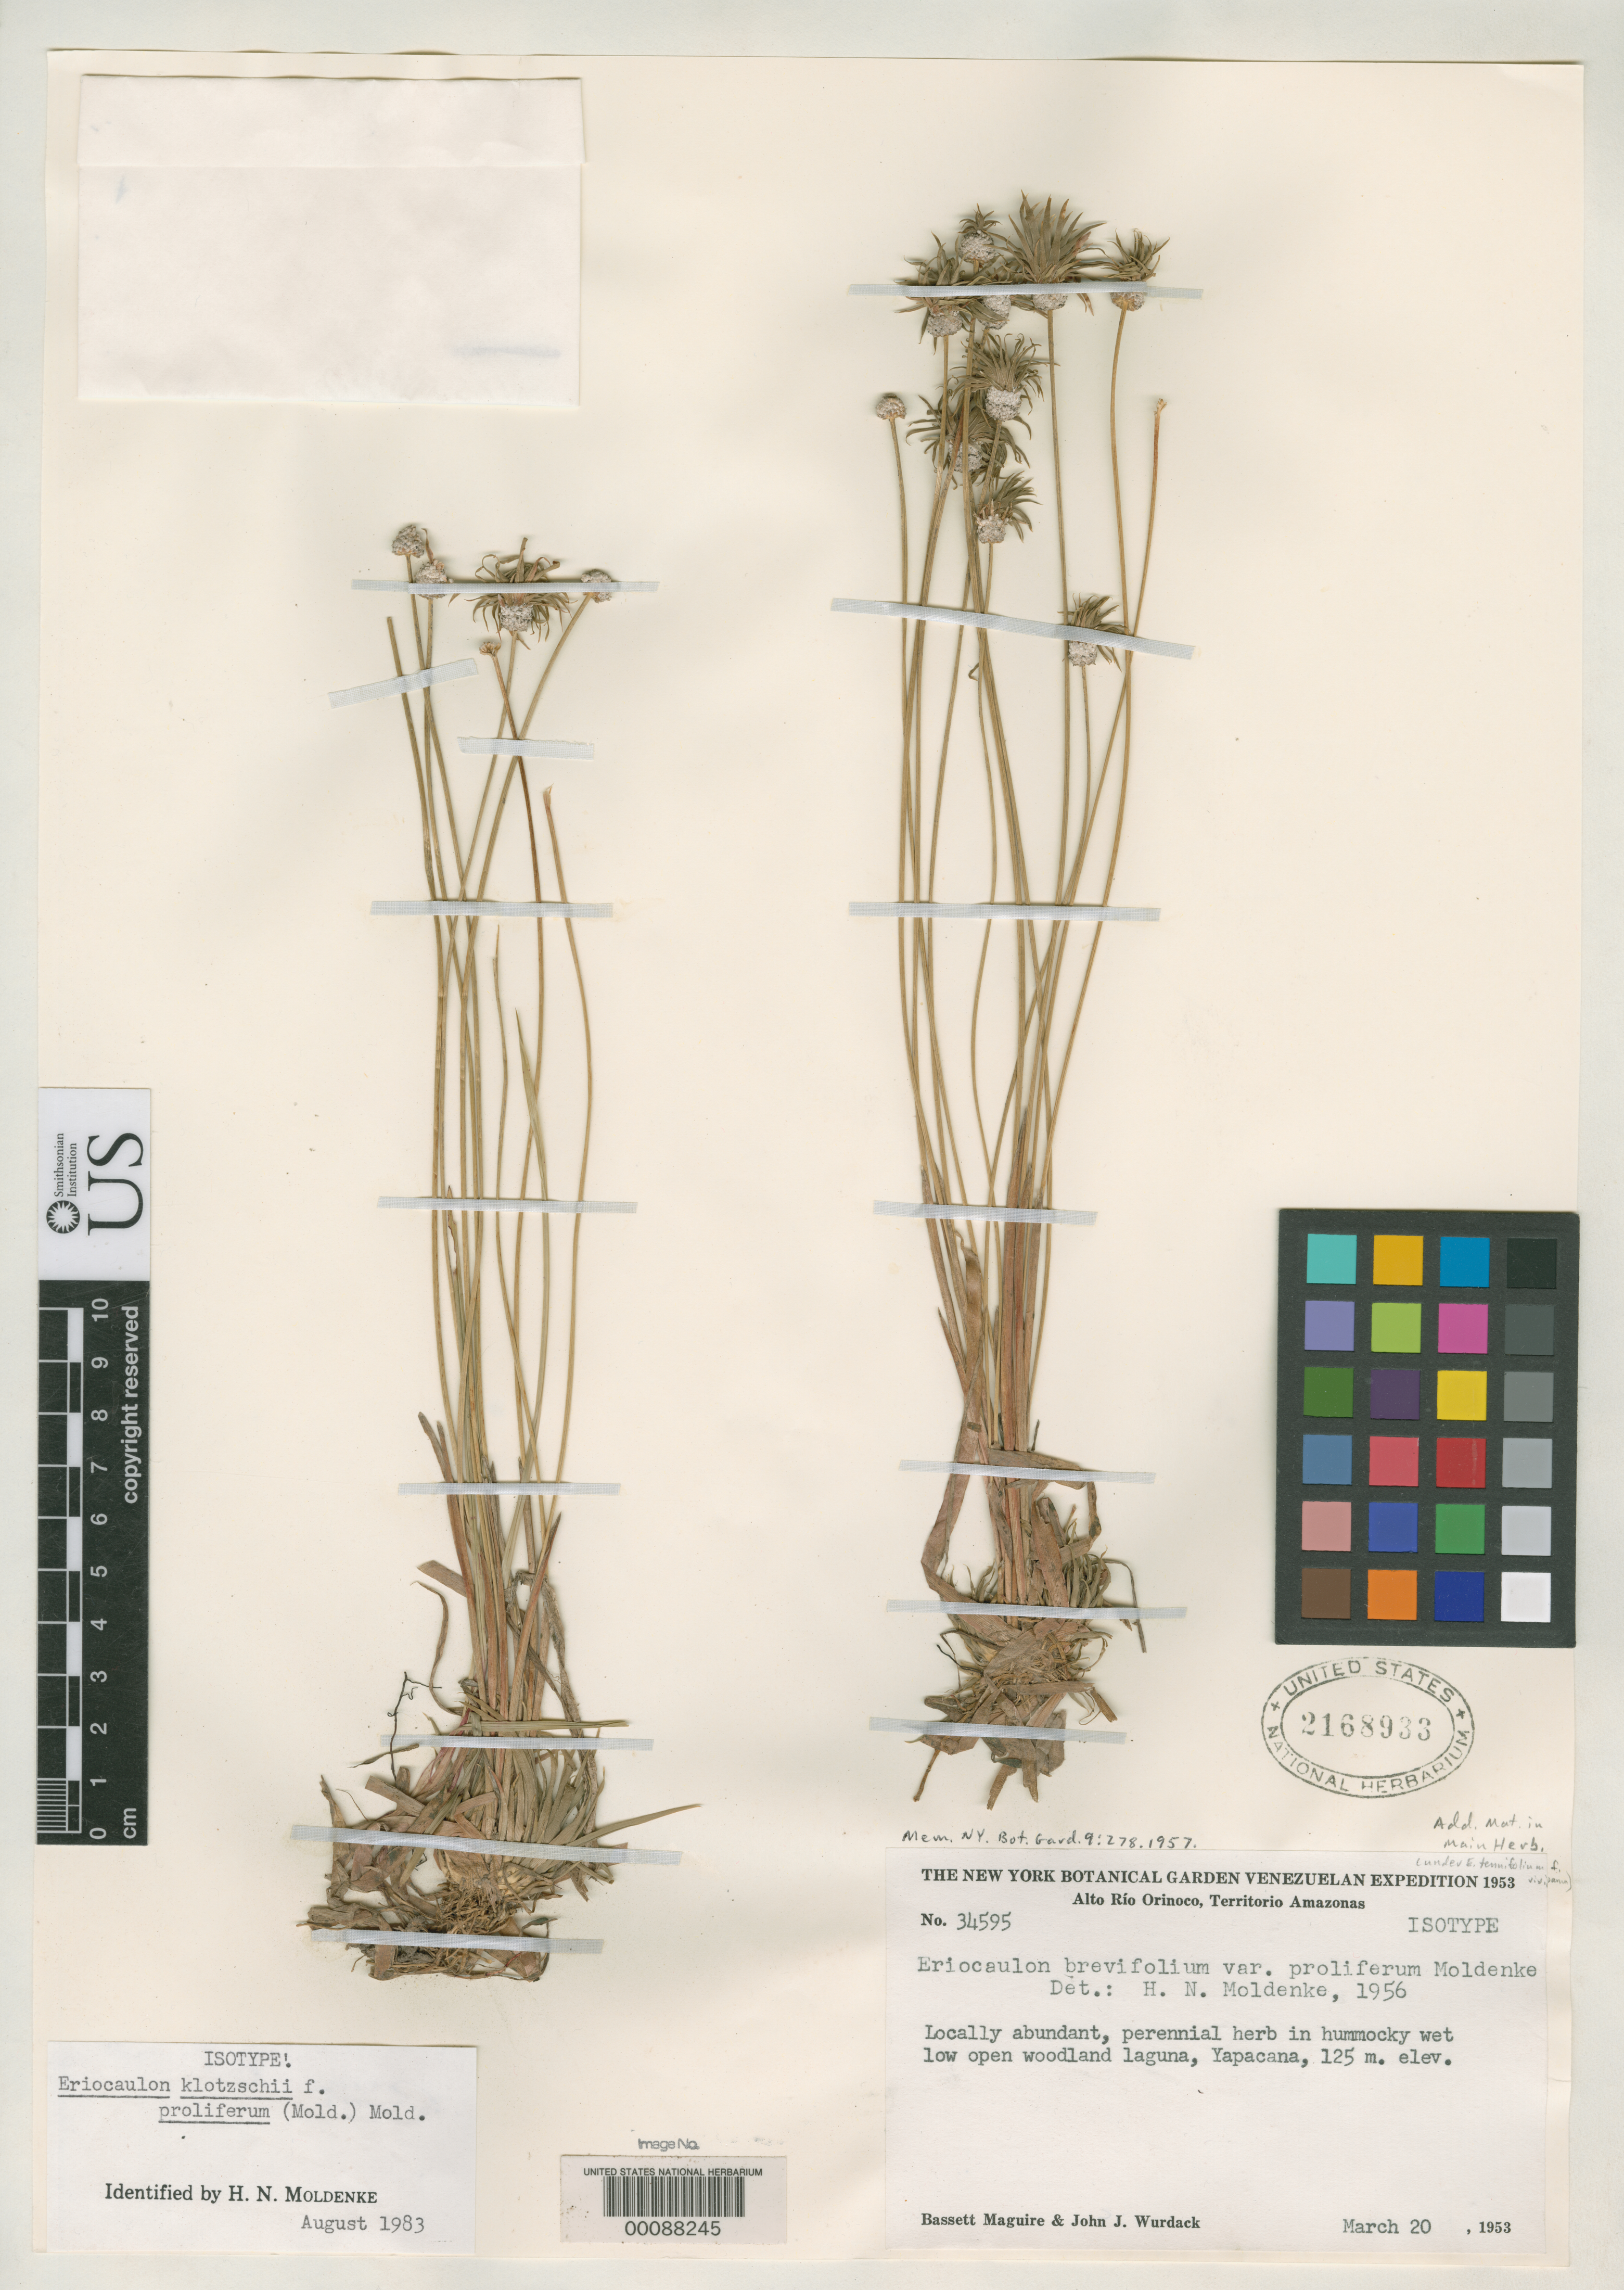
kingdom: Plantae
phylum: Tracheophyta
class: Liliopsida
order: Poales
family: Eriocaulaceae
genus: Eriocaulon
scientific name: Eriocaulon brevifolium var. proliferum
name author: Moldenke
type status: Isotype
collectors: B. Maguire & J. J. Wurdack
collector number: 34595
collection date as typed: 20 Mar 1953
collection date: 1953-03-20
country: Venezuela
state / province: Amazonas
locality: Rio Orinoco, Yapacana.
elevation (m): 125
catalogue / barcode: US 2168933